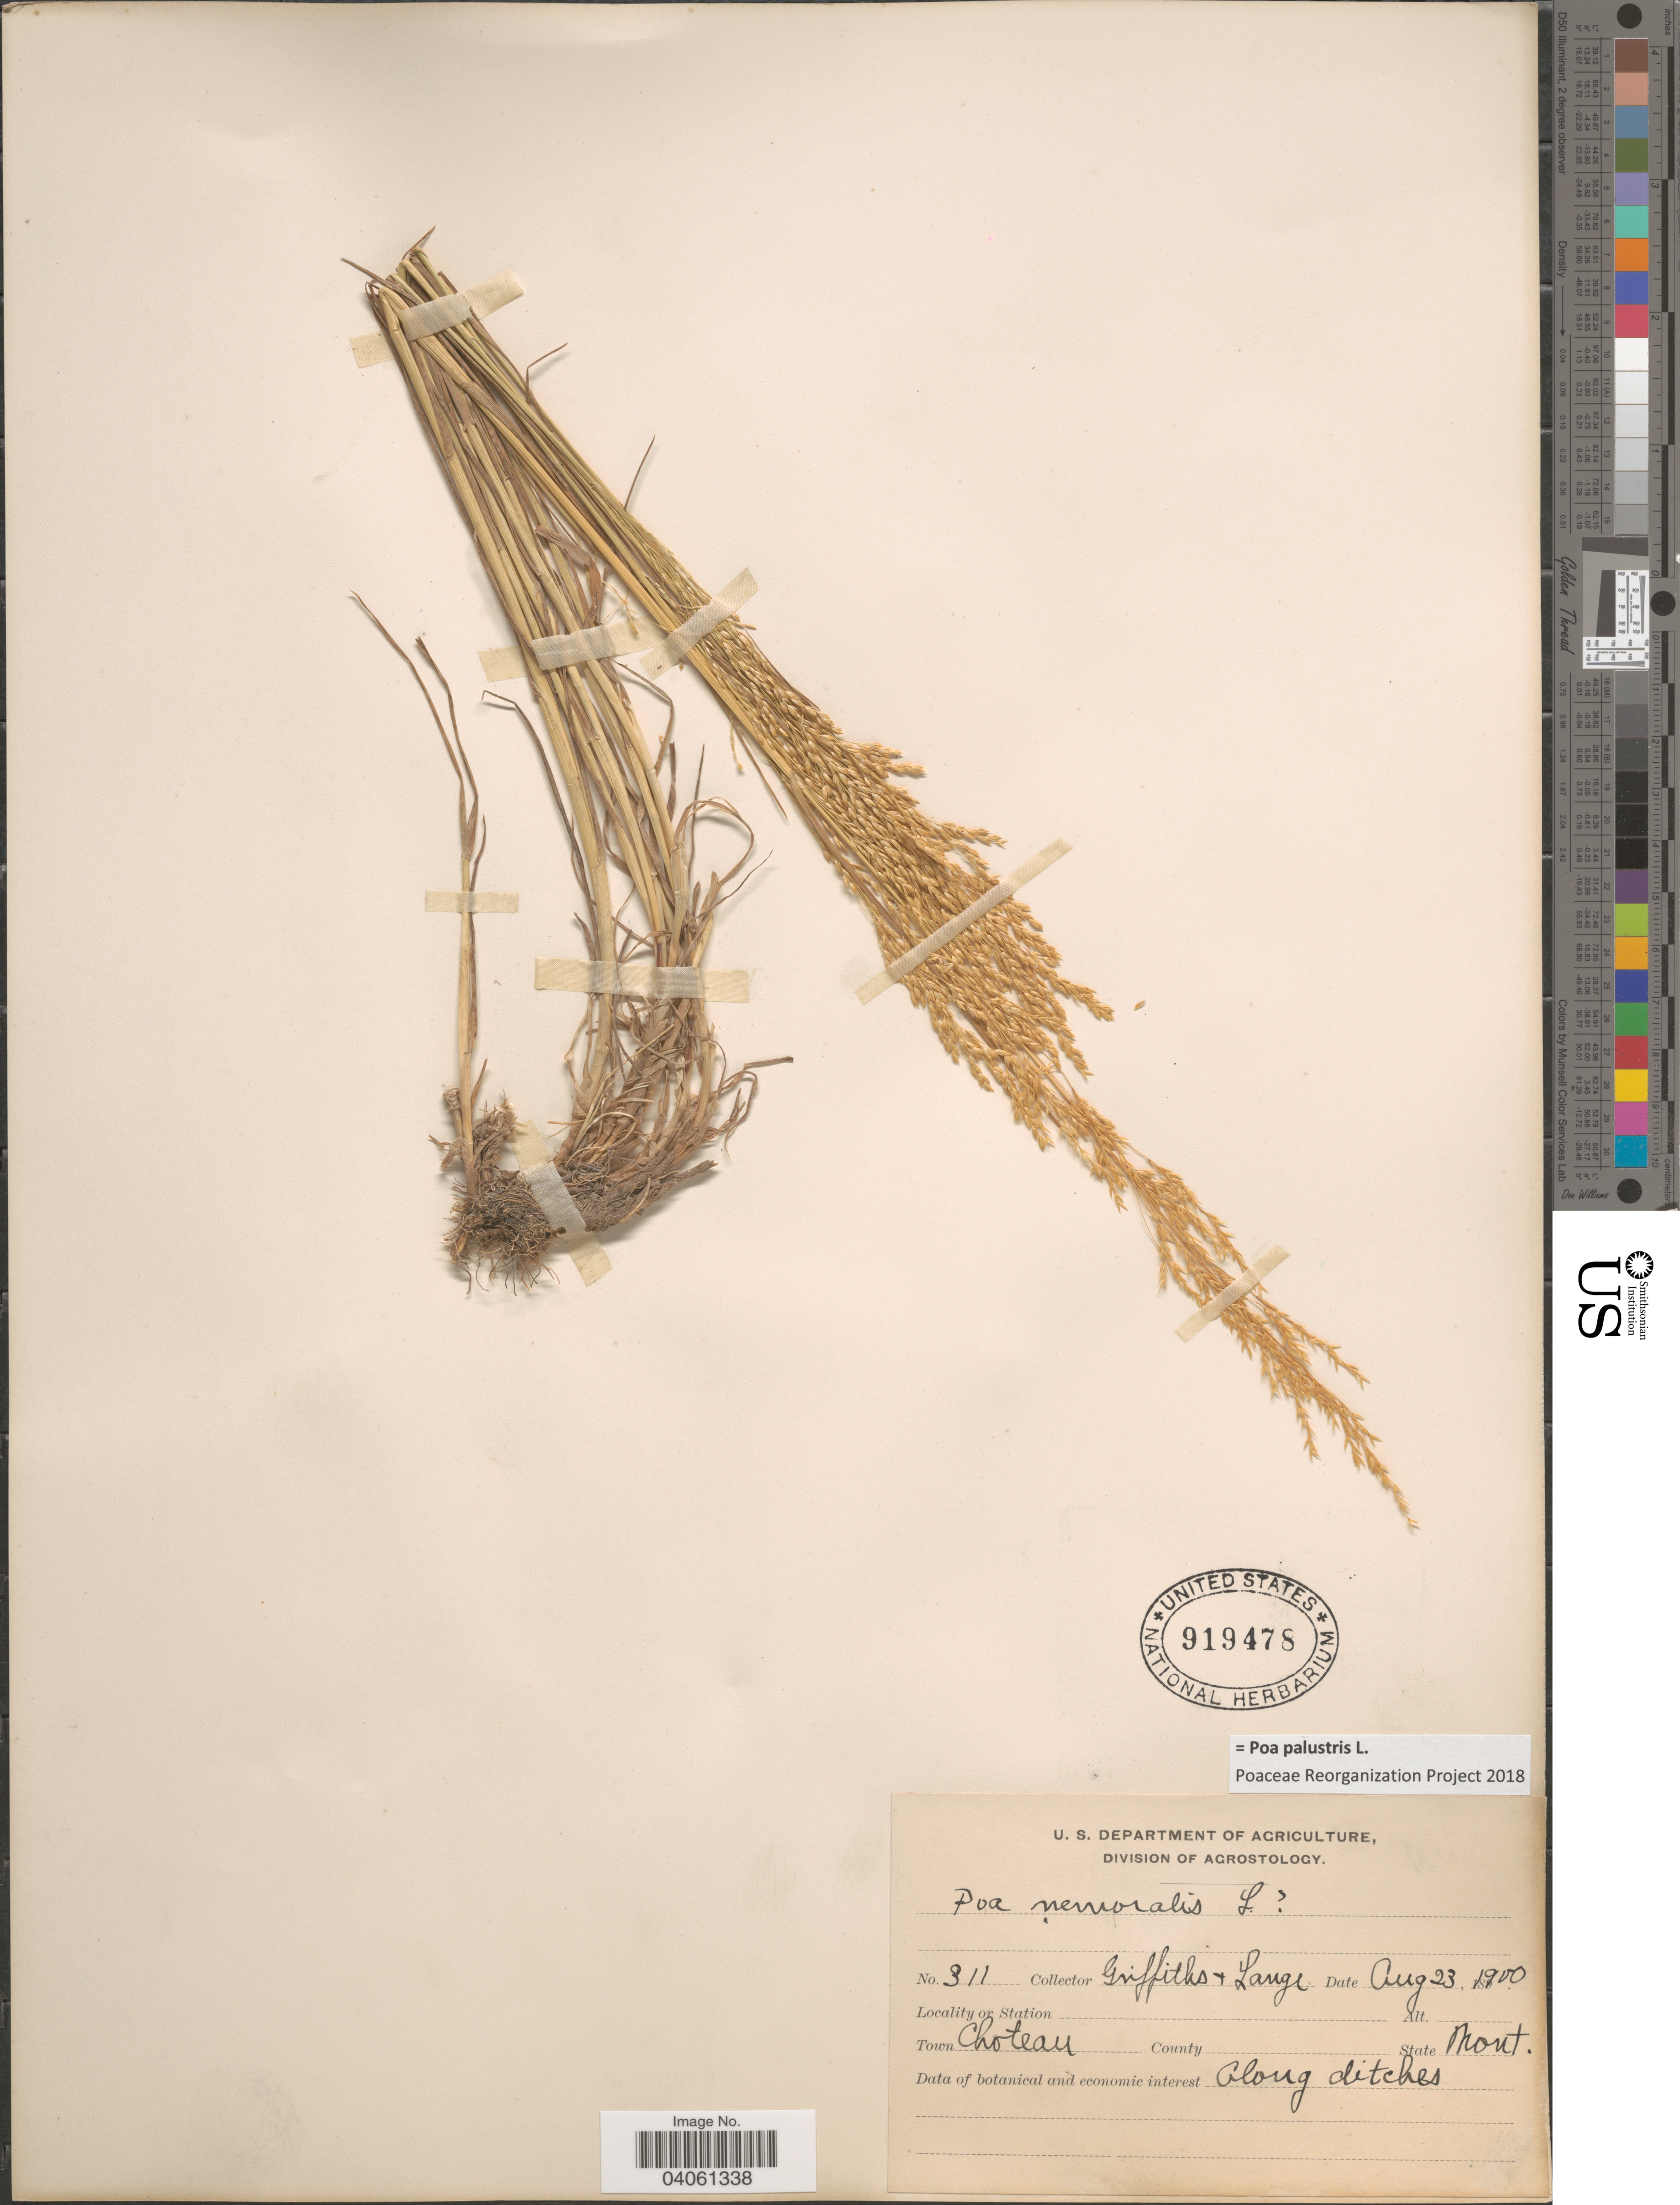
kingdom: Plantae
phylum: Tracheophyta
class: Liliopsida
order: Poales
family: Poaceae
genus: Poa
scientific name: Poa palustris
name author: L.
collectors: -- Griffiths & -- Lange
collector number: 311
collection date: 1900-08-23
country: United States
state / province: Montana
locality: Town Choteau.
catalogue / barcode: US 919478